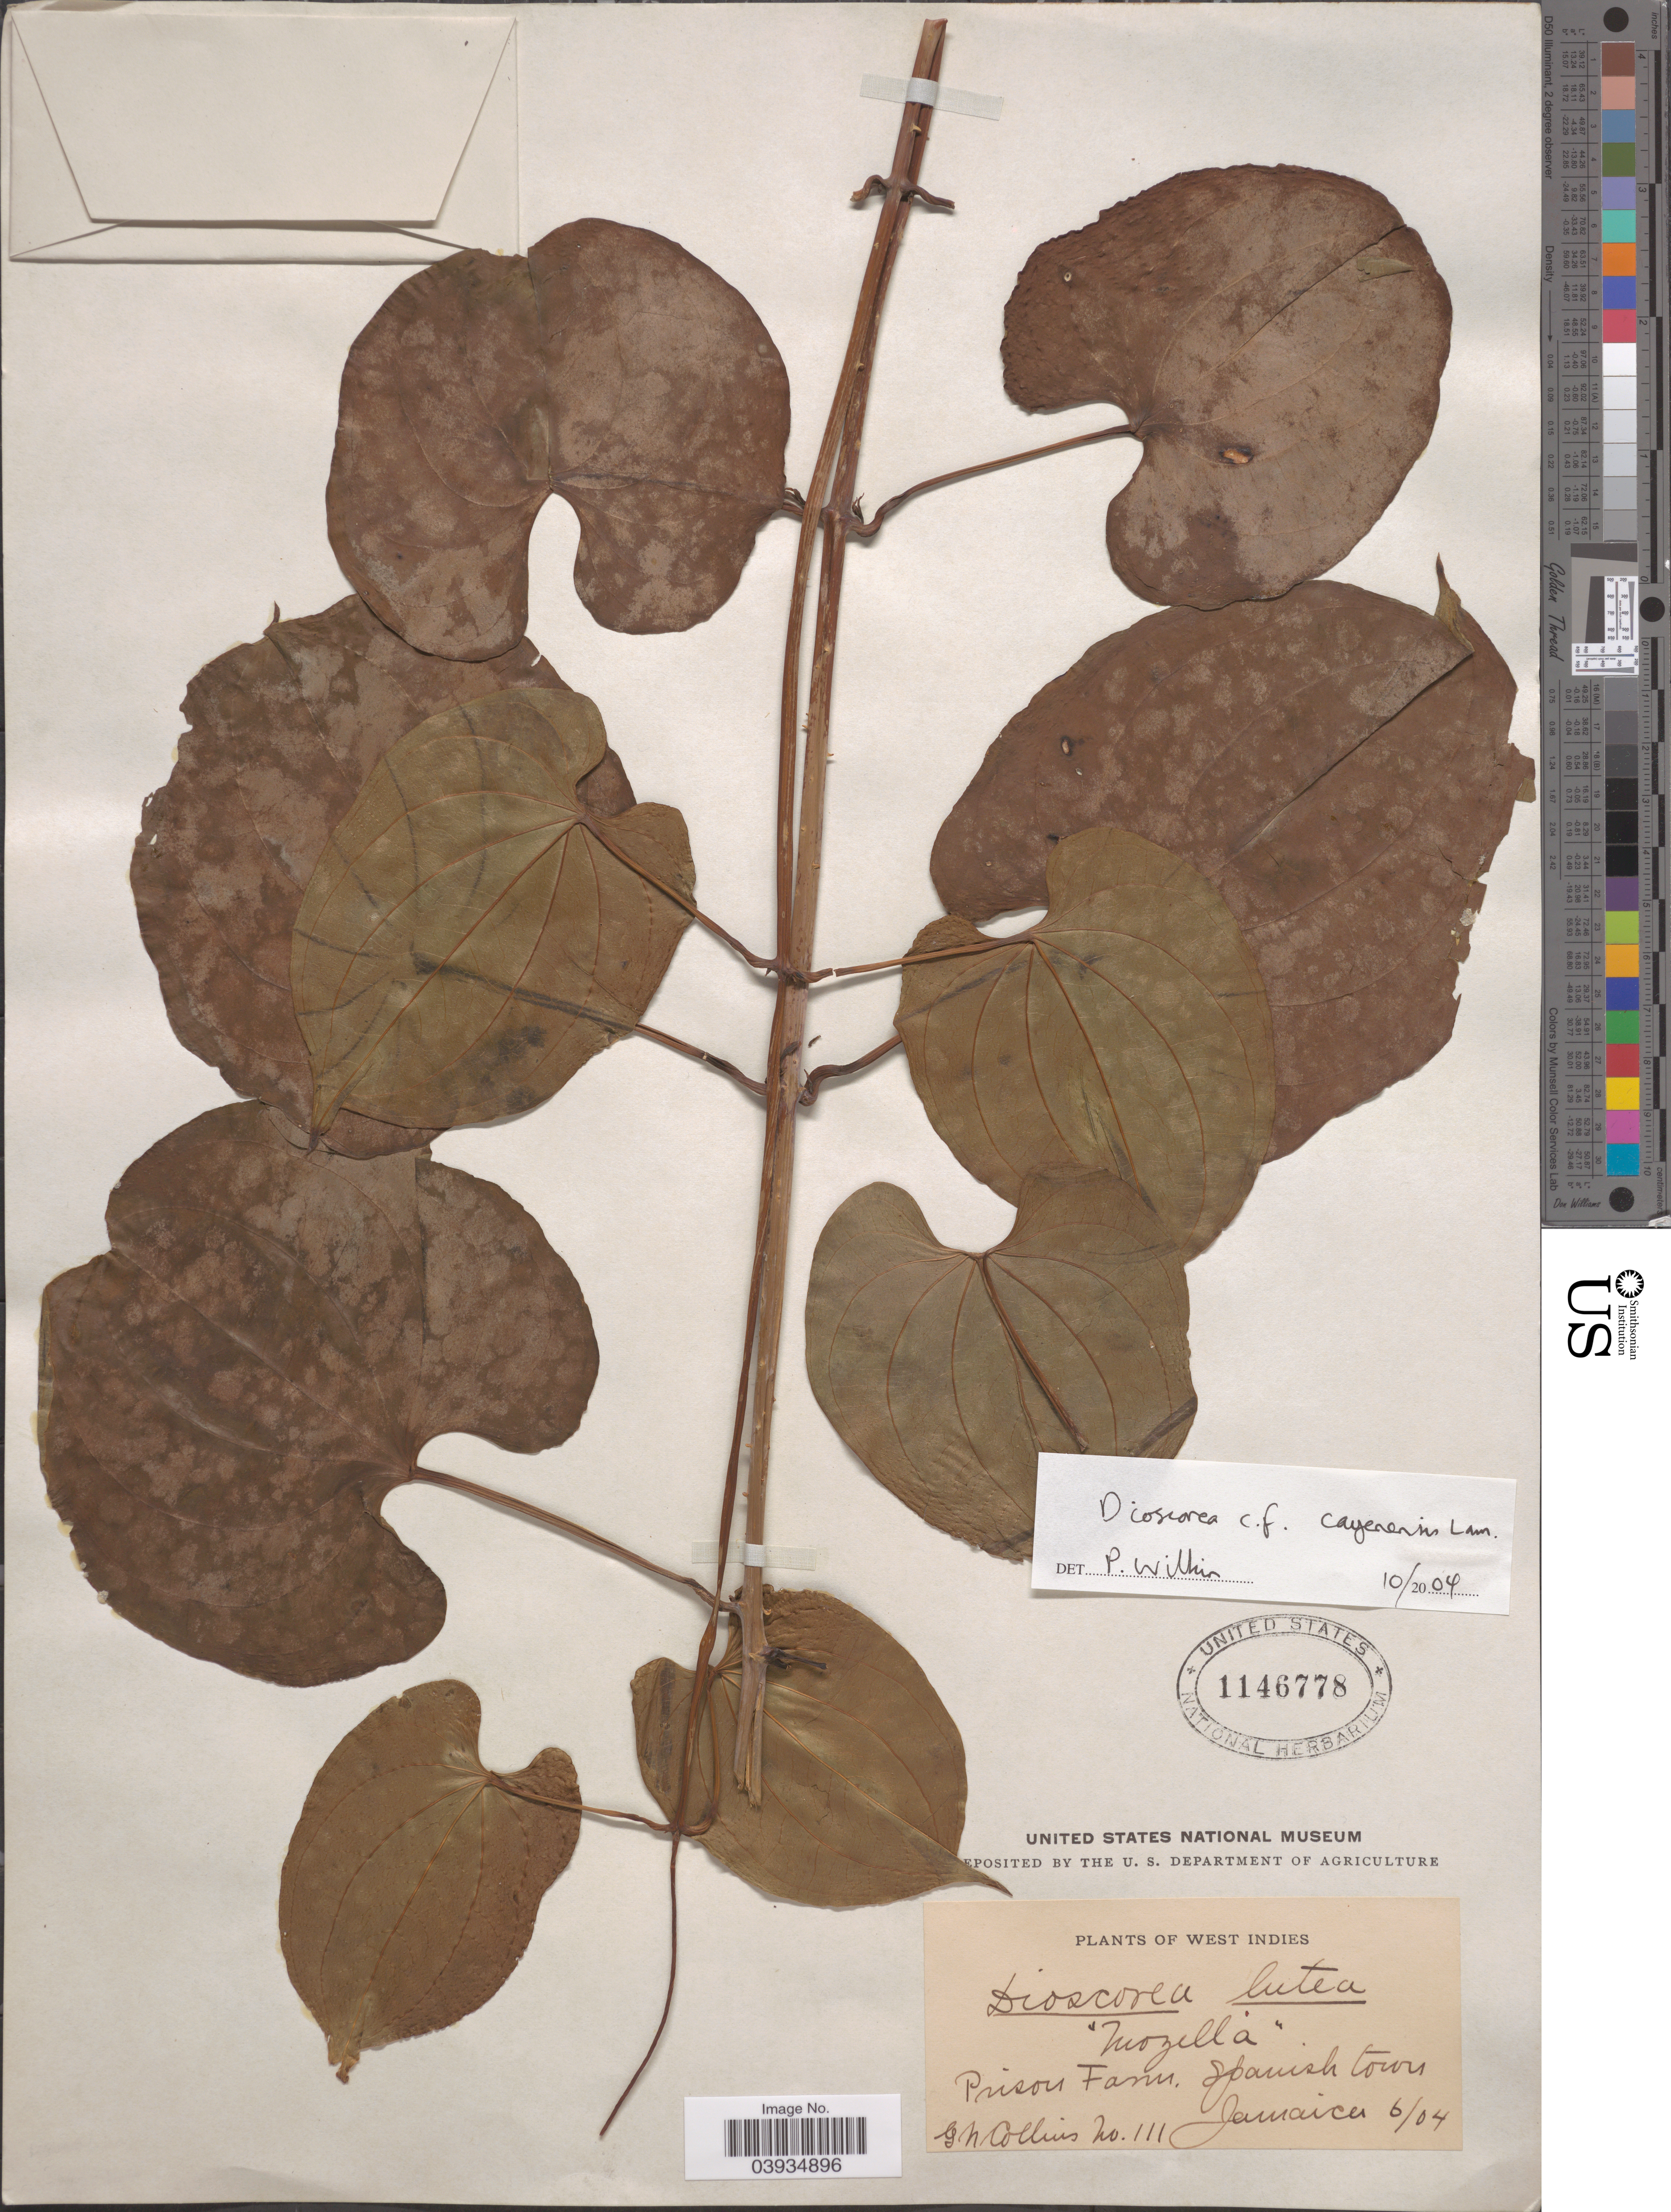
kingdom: Plantae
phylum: Tracheophyta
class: Liliopsida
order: Dioscoreales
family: Dioscoreaceae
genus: Dioscorea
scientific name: Dioscorea cayenensis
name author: Lam.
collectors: G. Collins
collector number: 111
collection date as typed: Transcribed d/m/y: /6/4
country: Jamaica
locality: Prison Farm, Spanish town.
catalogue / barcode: US 1146778